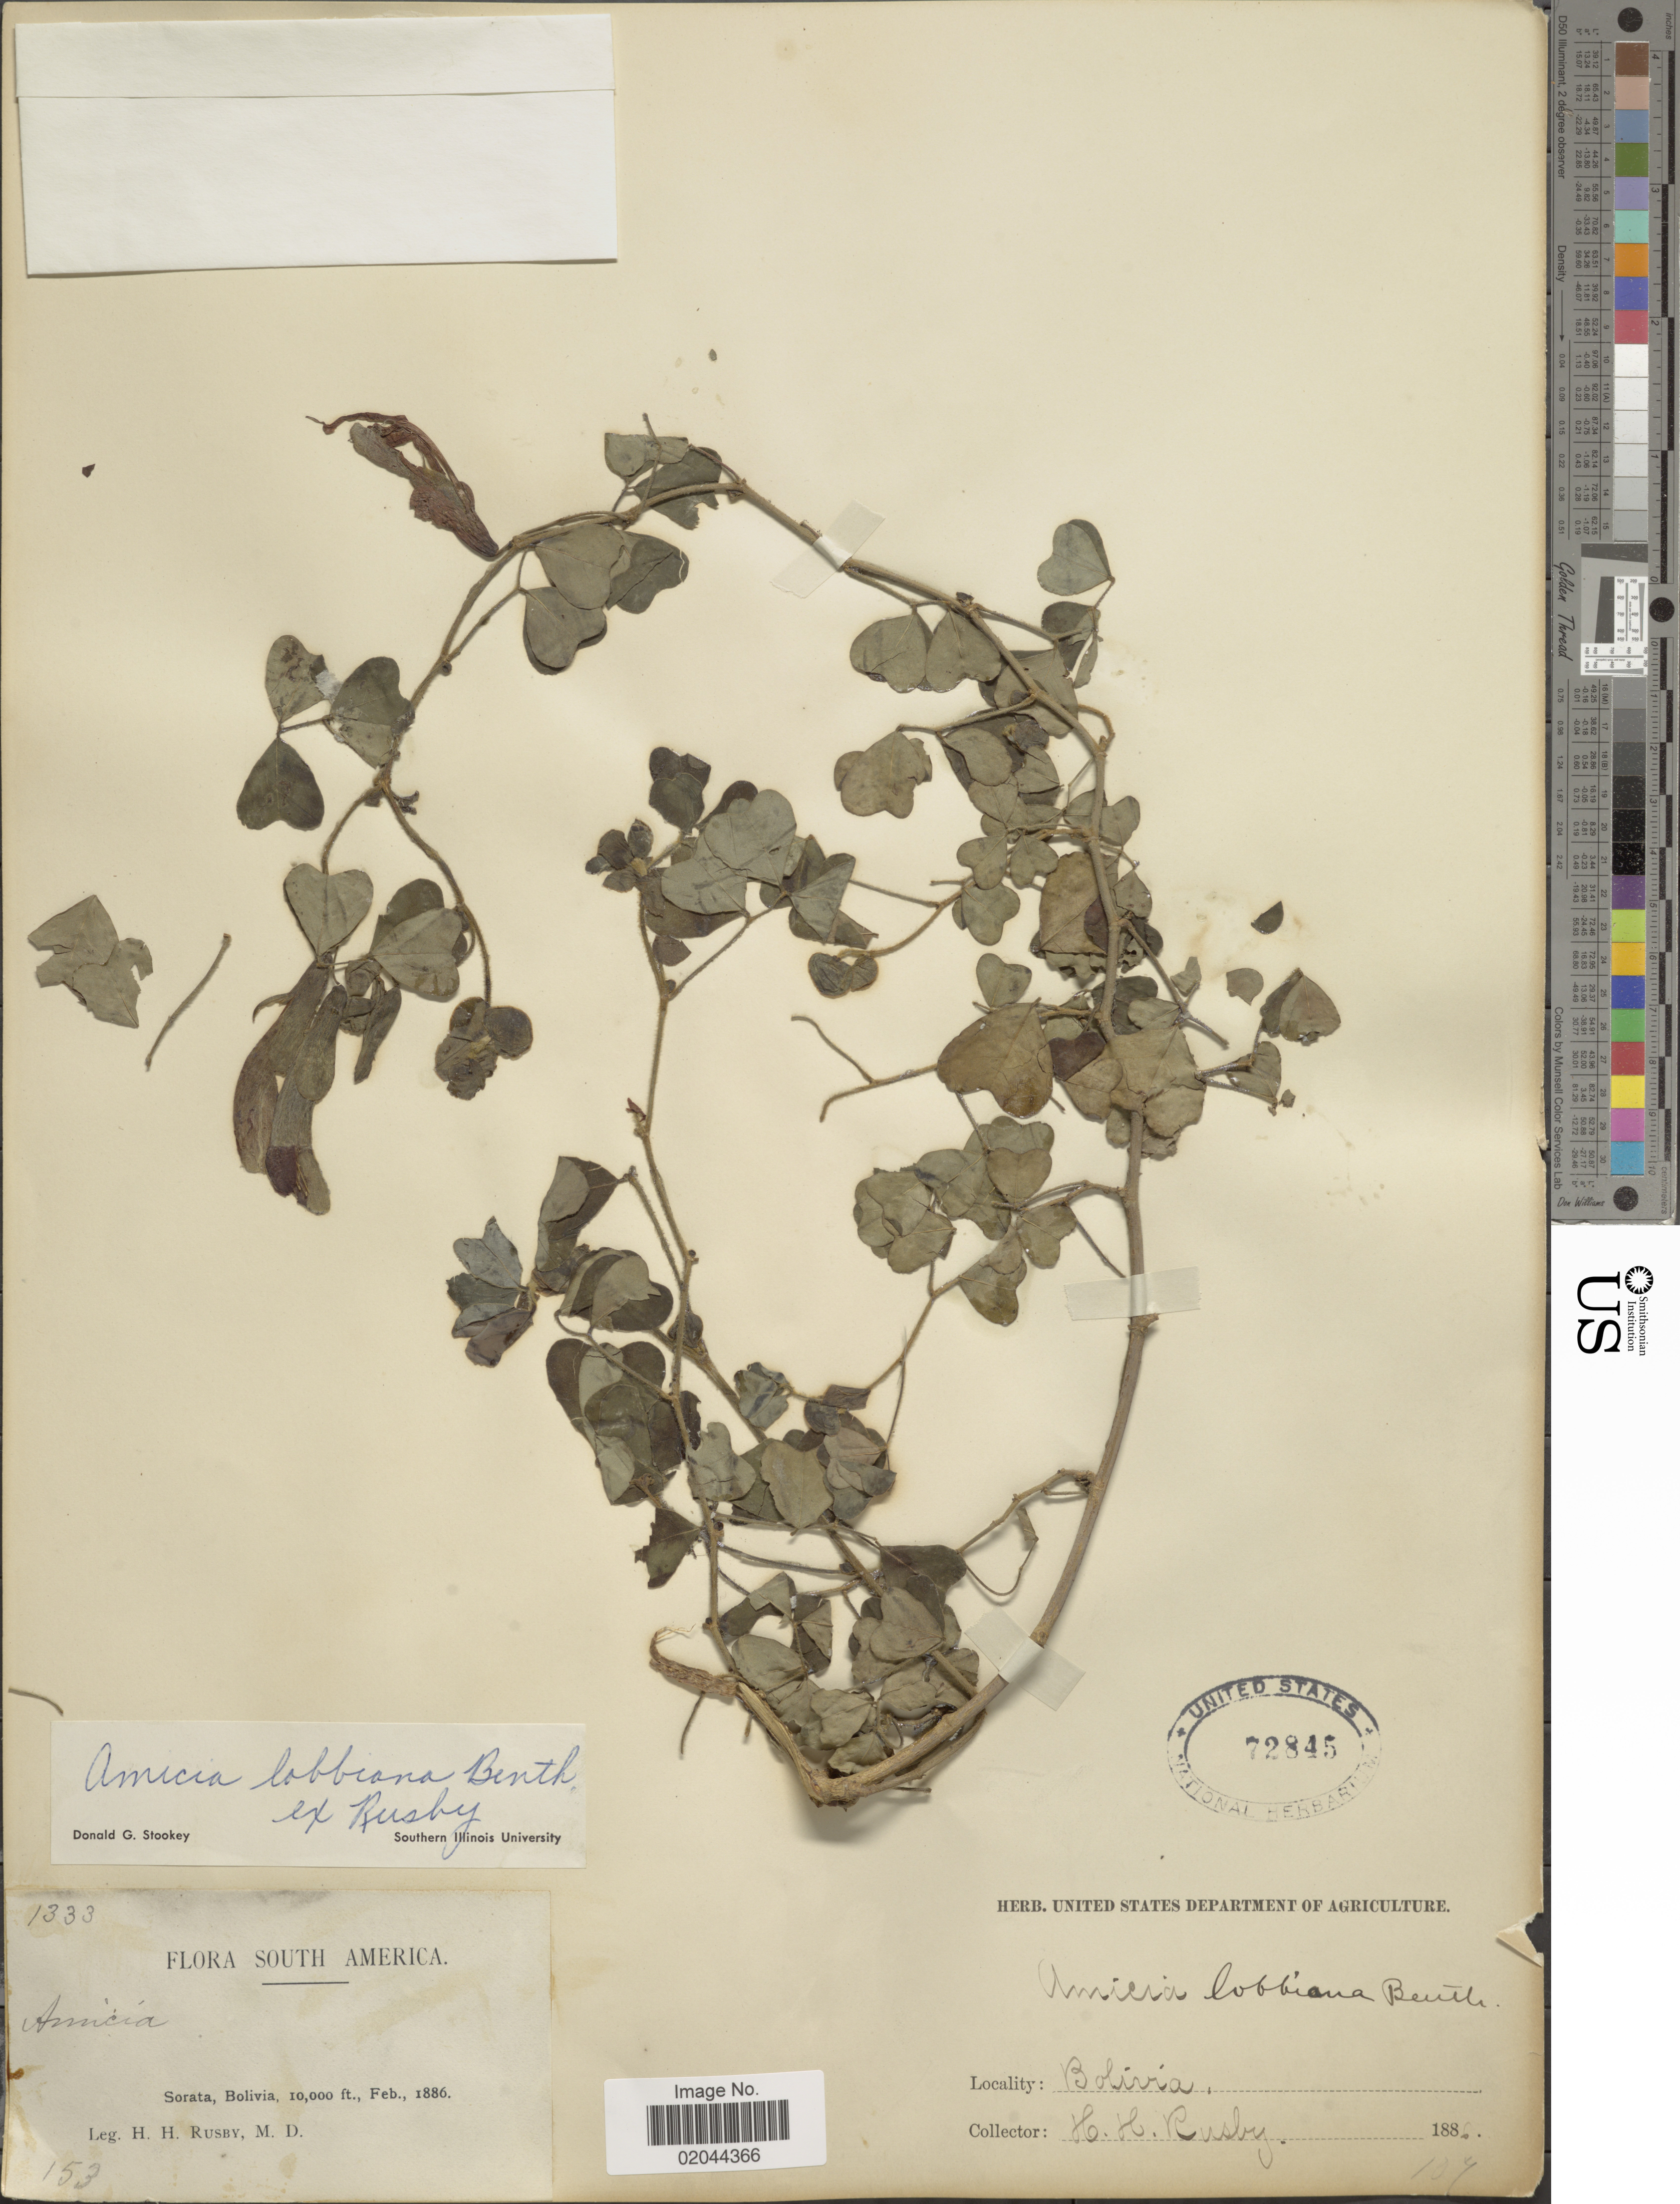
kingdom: Plantae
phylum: Tracheophyta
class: Magnoliopsida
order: Fabales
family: Fabaceae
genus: Amicia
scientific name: Amicia lobbiana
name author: Benth. ex Rusby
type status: Isosyntype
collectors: H. H. Rusby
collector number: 1333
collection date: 1886-02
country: Bolivia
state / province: La Páz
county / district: Larecaja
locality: Sorata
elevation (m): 3048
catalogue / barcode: US 72845